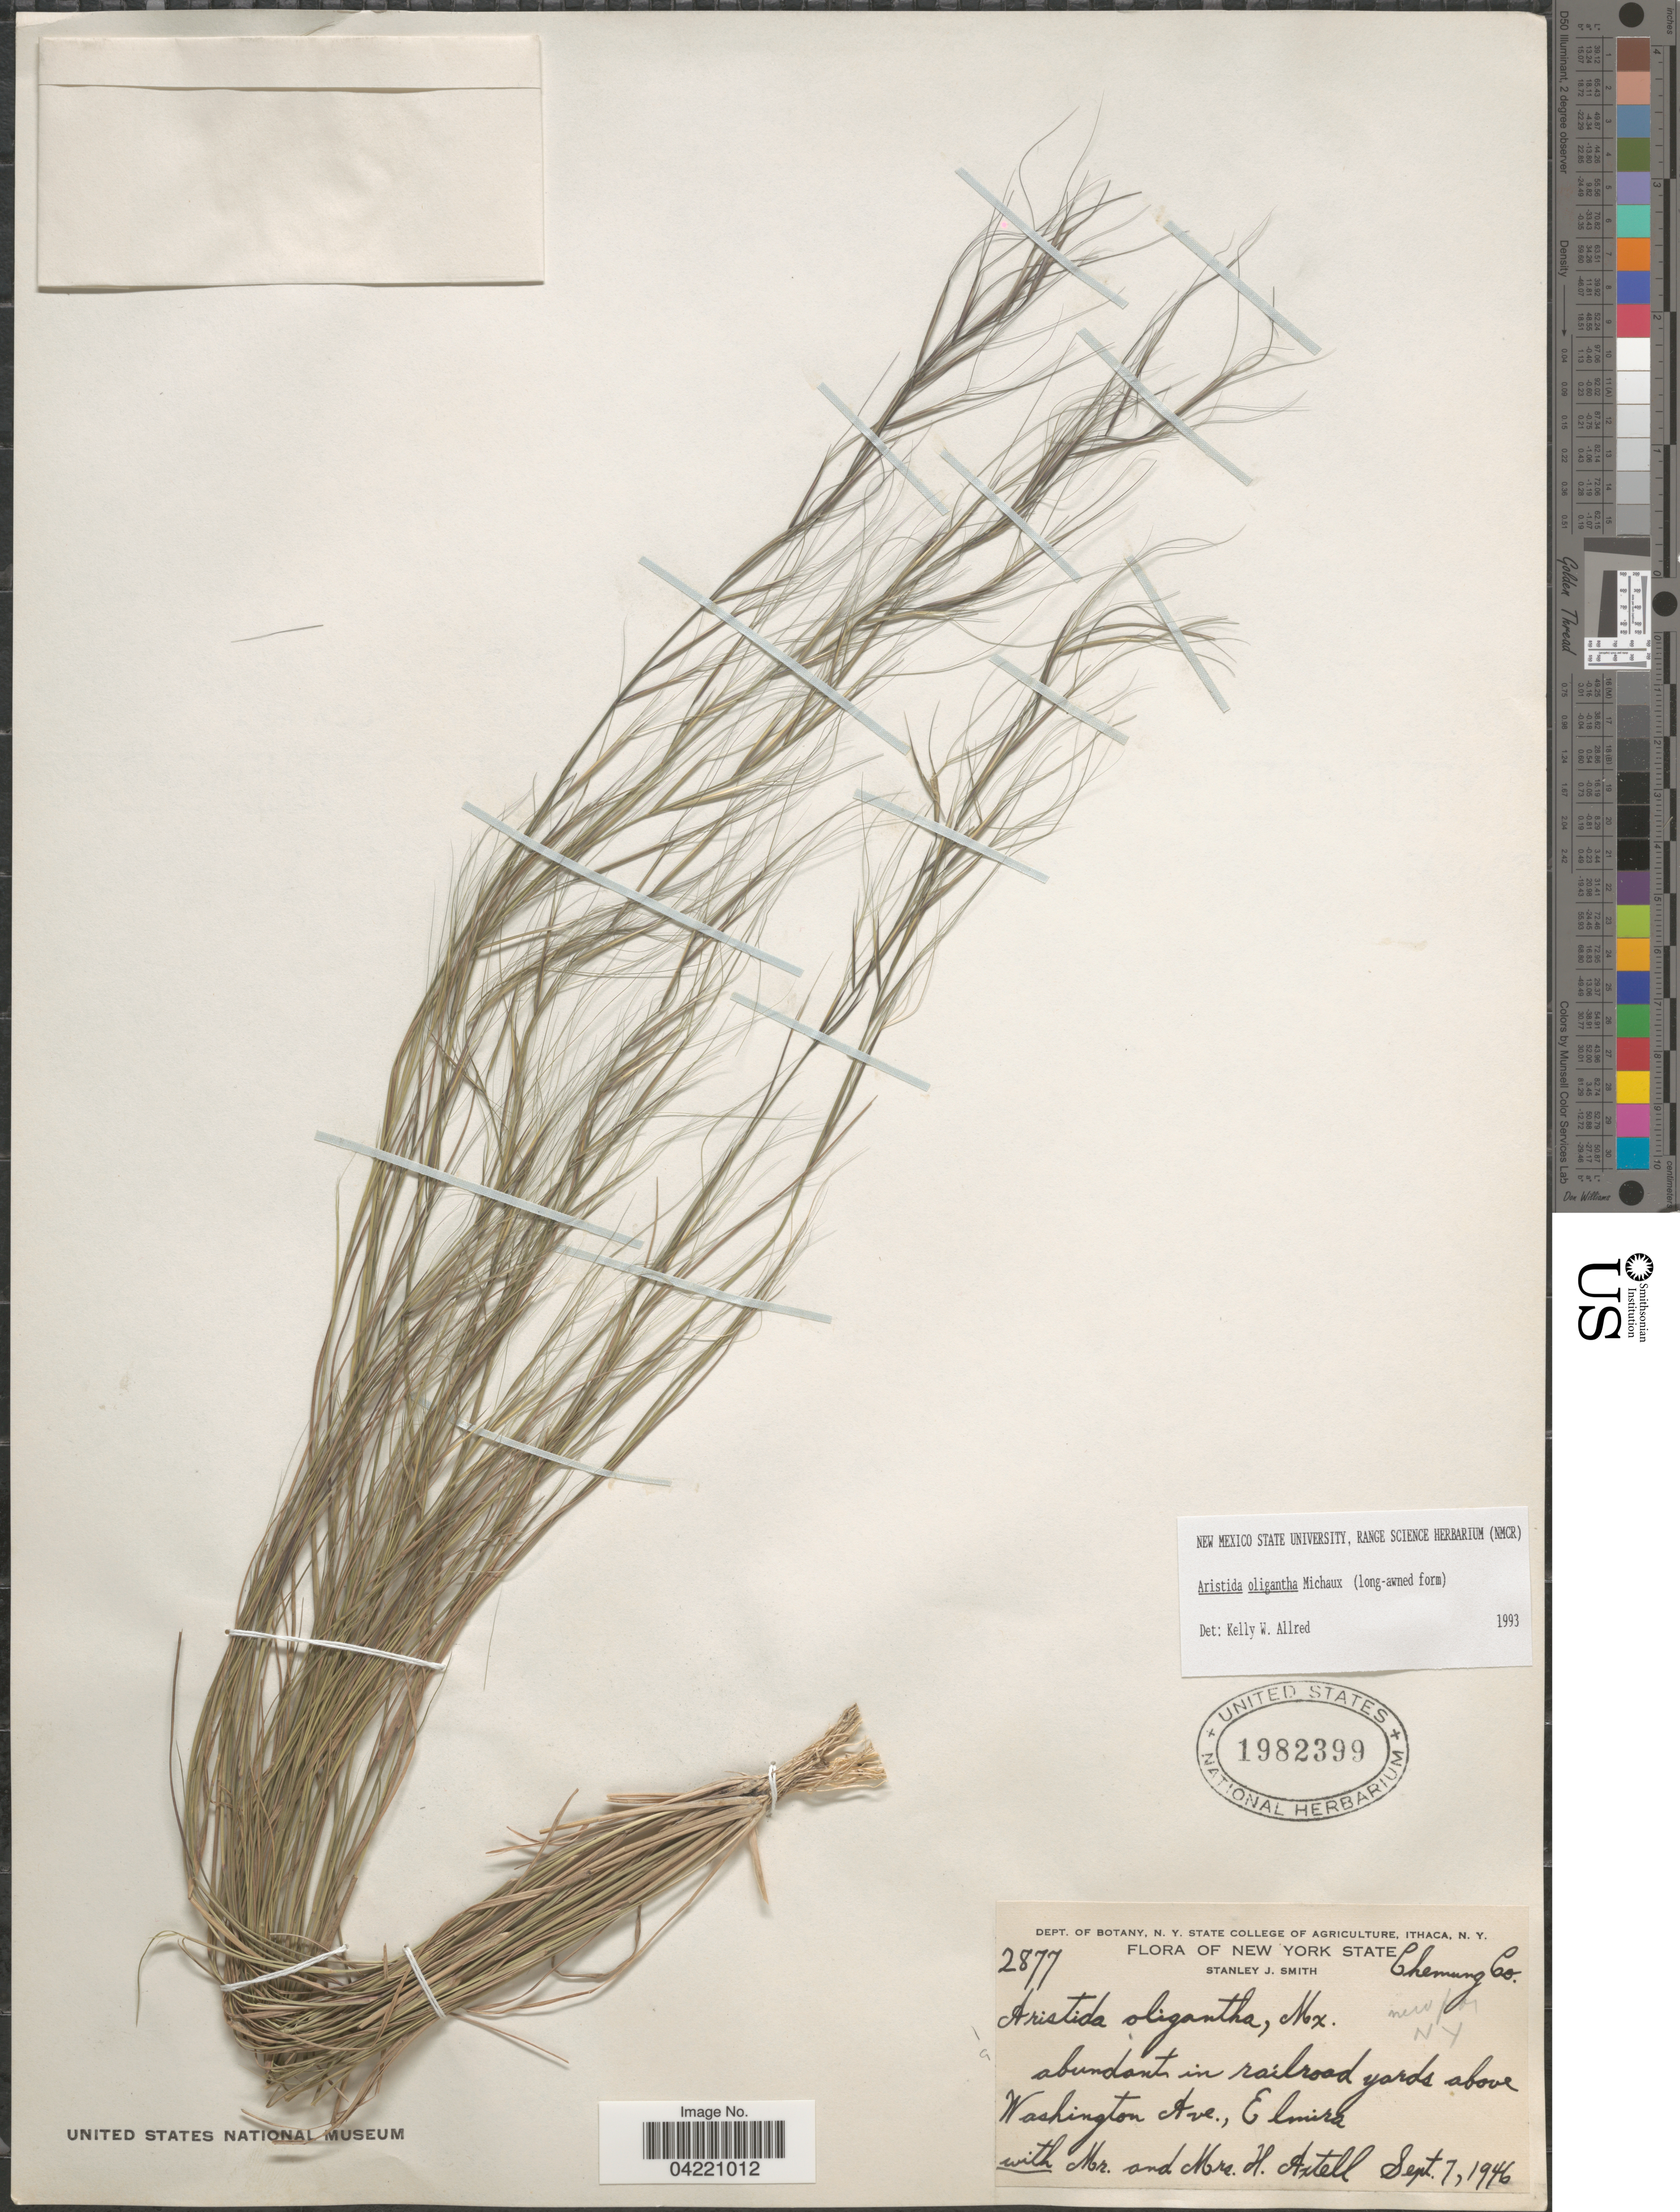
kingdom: Plantae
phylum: Tracheophyta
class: Liliopsida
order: Poales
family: Poaceae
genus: Aristida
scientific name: Aristida oligantha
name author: Michx.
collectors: S. Smith, Axtell, H. H. & H. Axtell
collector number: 2877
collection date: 1946-09-07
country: United States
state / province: New York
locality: Chemung Co. Abundant in railroad yards above Washington Ave.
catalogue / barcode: US 1982399